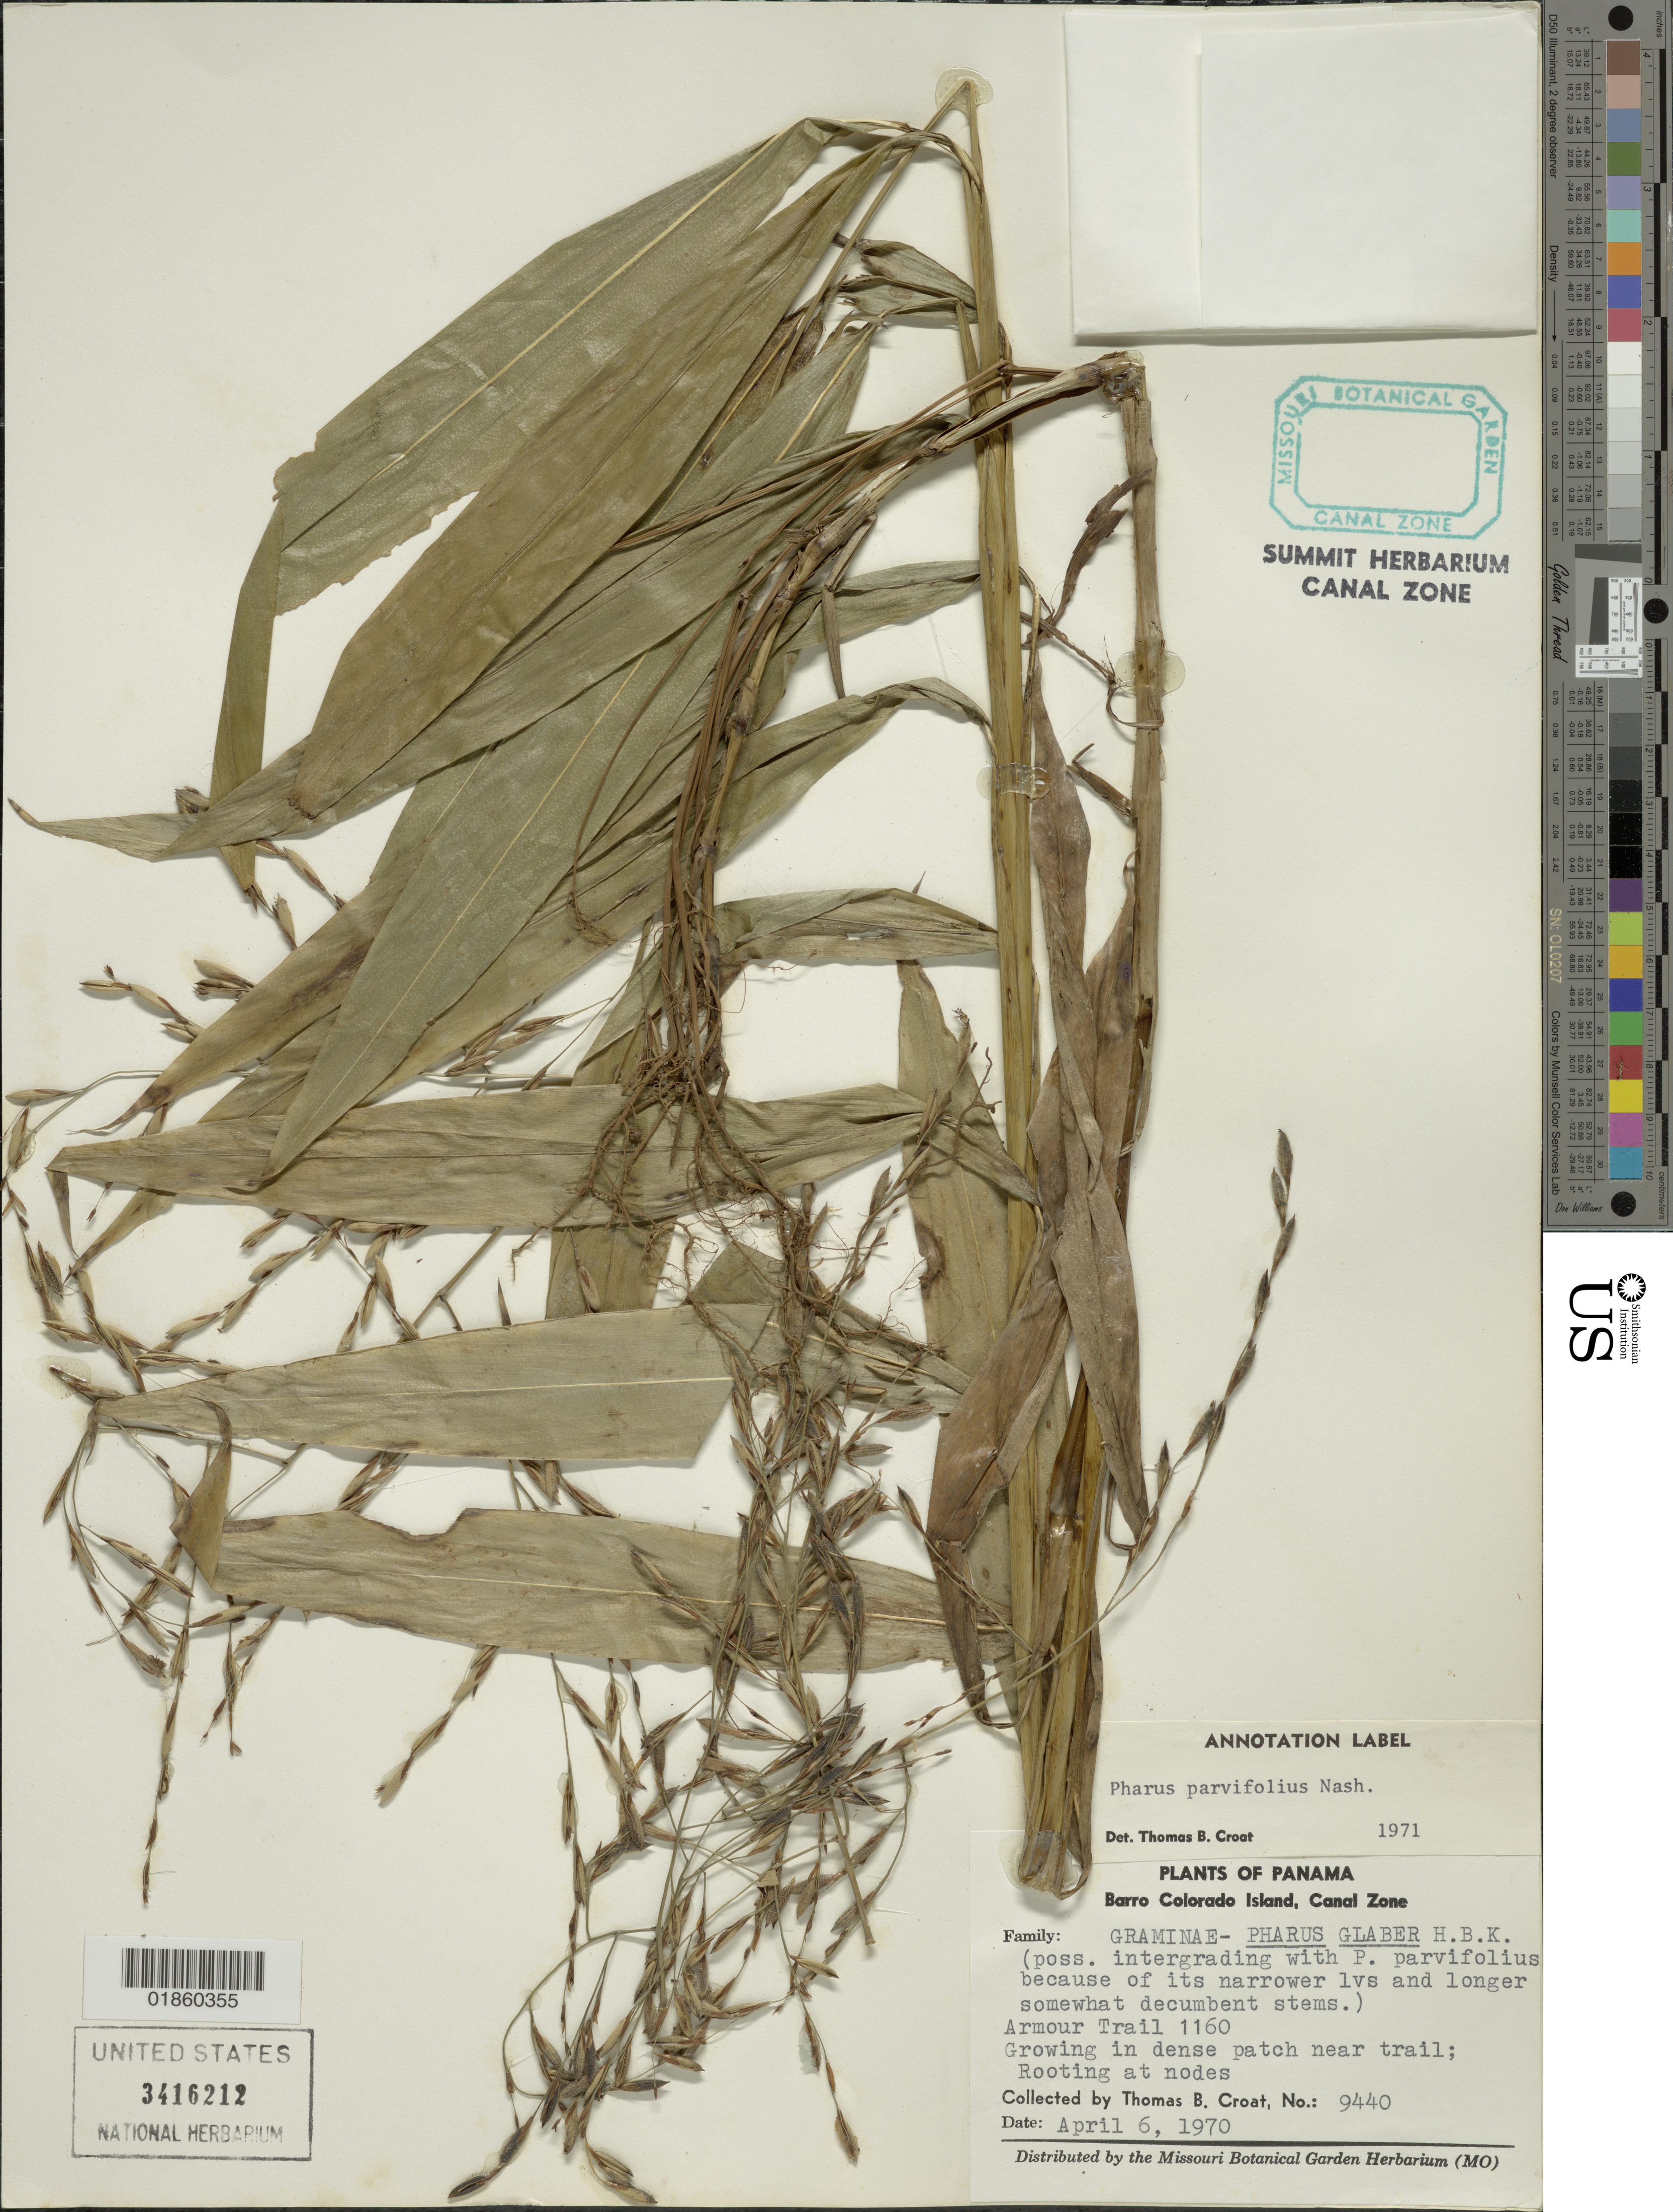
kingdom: Plantae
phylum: Tracheophyta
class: Liliopsida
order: Poales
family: Poaceae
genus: Pharus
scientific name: Pharus latifolius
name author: L.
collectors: T. B. Croat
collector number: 9440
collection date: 1970-04-06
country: Panama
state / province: Panamá Oeste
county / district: Canal Zone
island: Barro Colorado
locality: Armour Trail 1160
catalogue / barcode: US 3416212